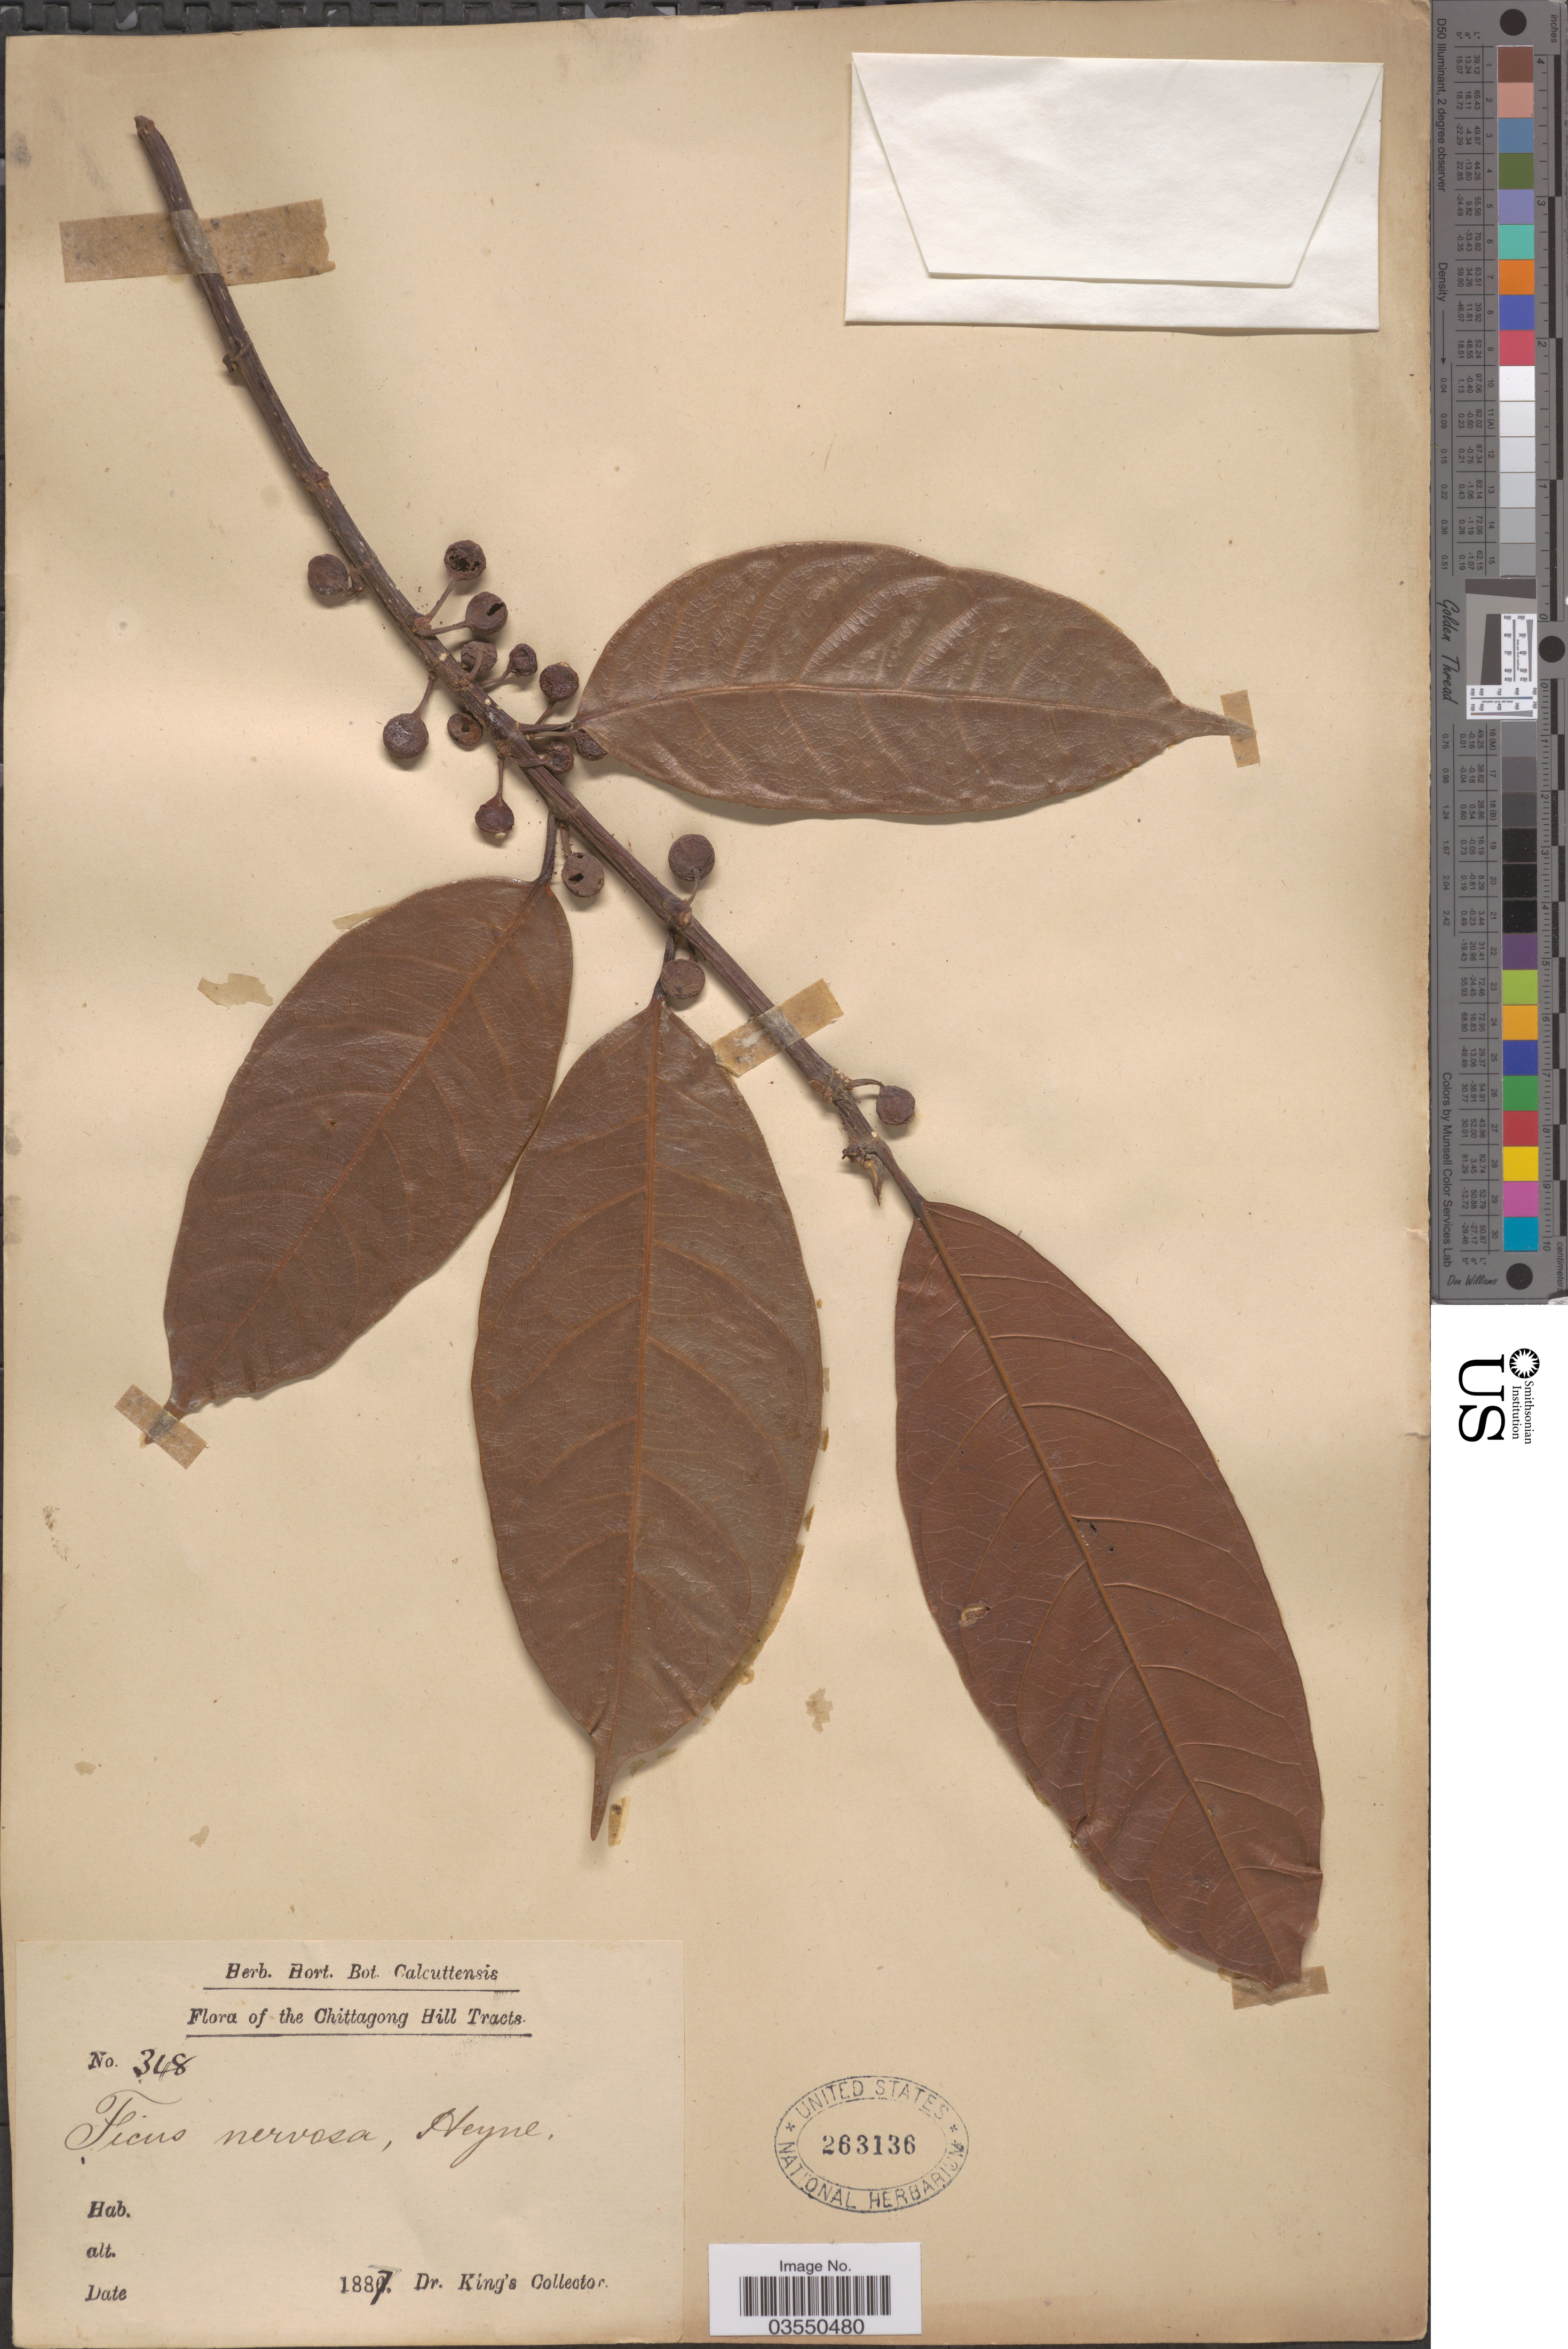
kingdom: Plantae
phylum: Tracheophyta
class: Magnoliopsida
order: Rosales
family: Moraceae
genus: Ficus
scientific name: Ficus nervosa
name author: B. Heyne & Roth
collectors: Dr. King's collector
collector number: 348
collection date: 1887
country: Bangladesh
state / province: Chittagong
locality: The Chittagong Hill Tracts.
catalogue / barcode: US 263136